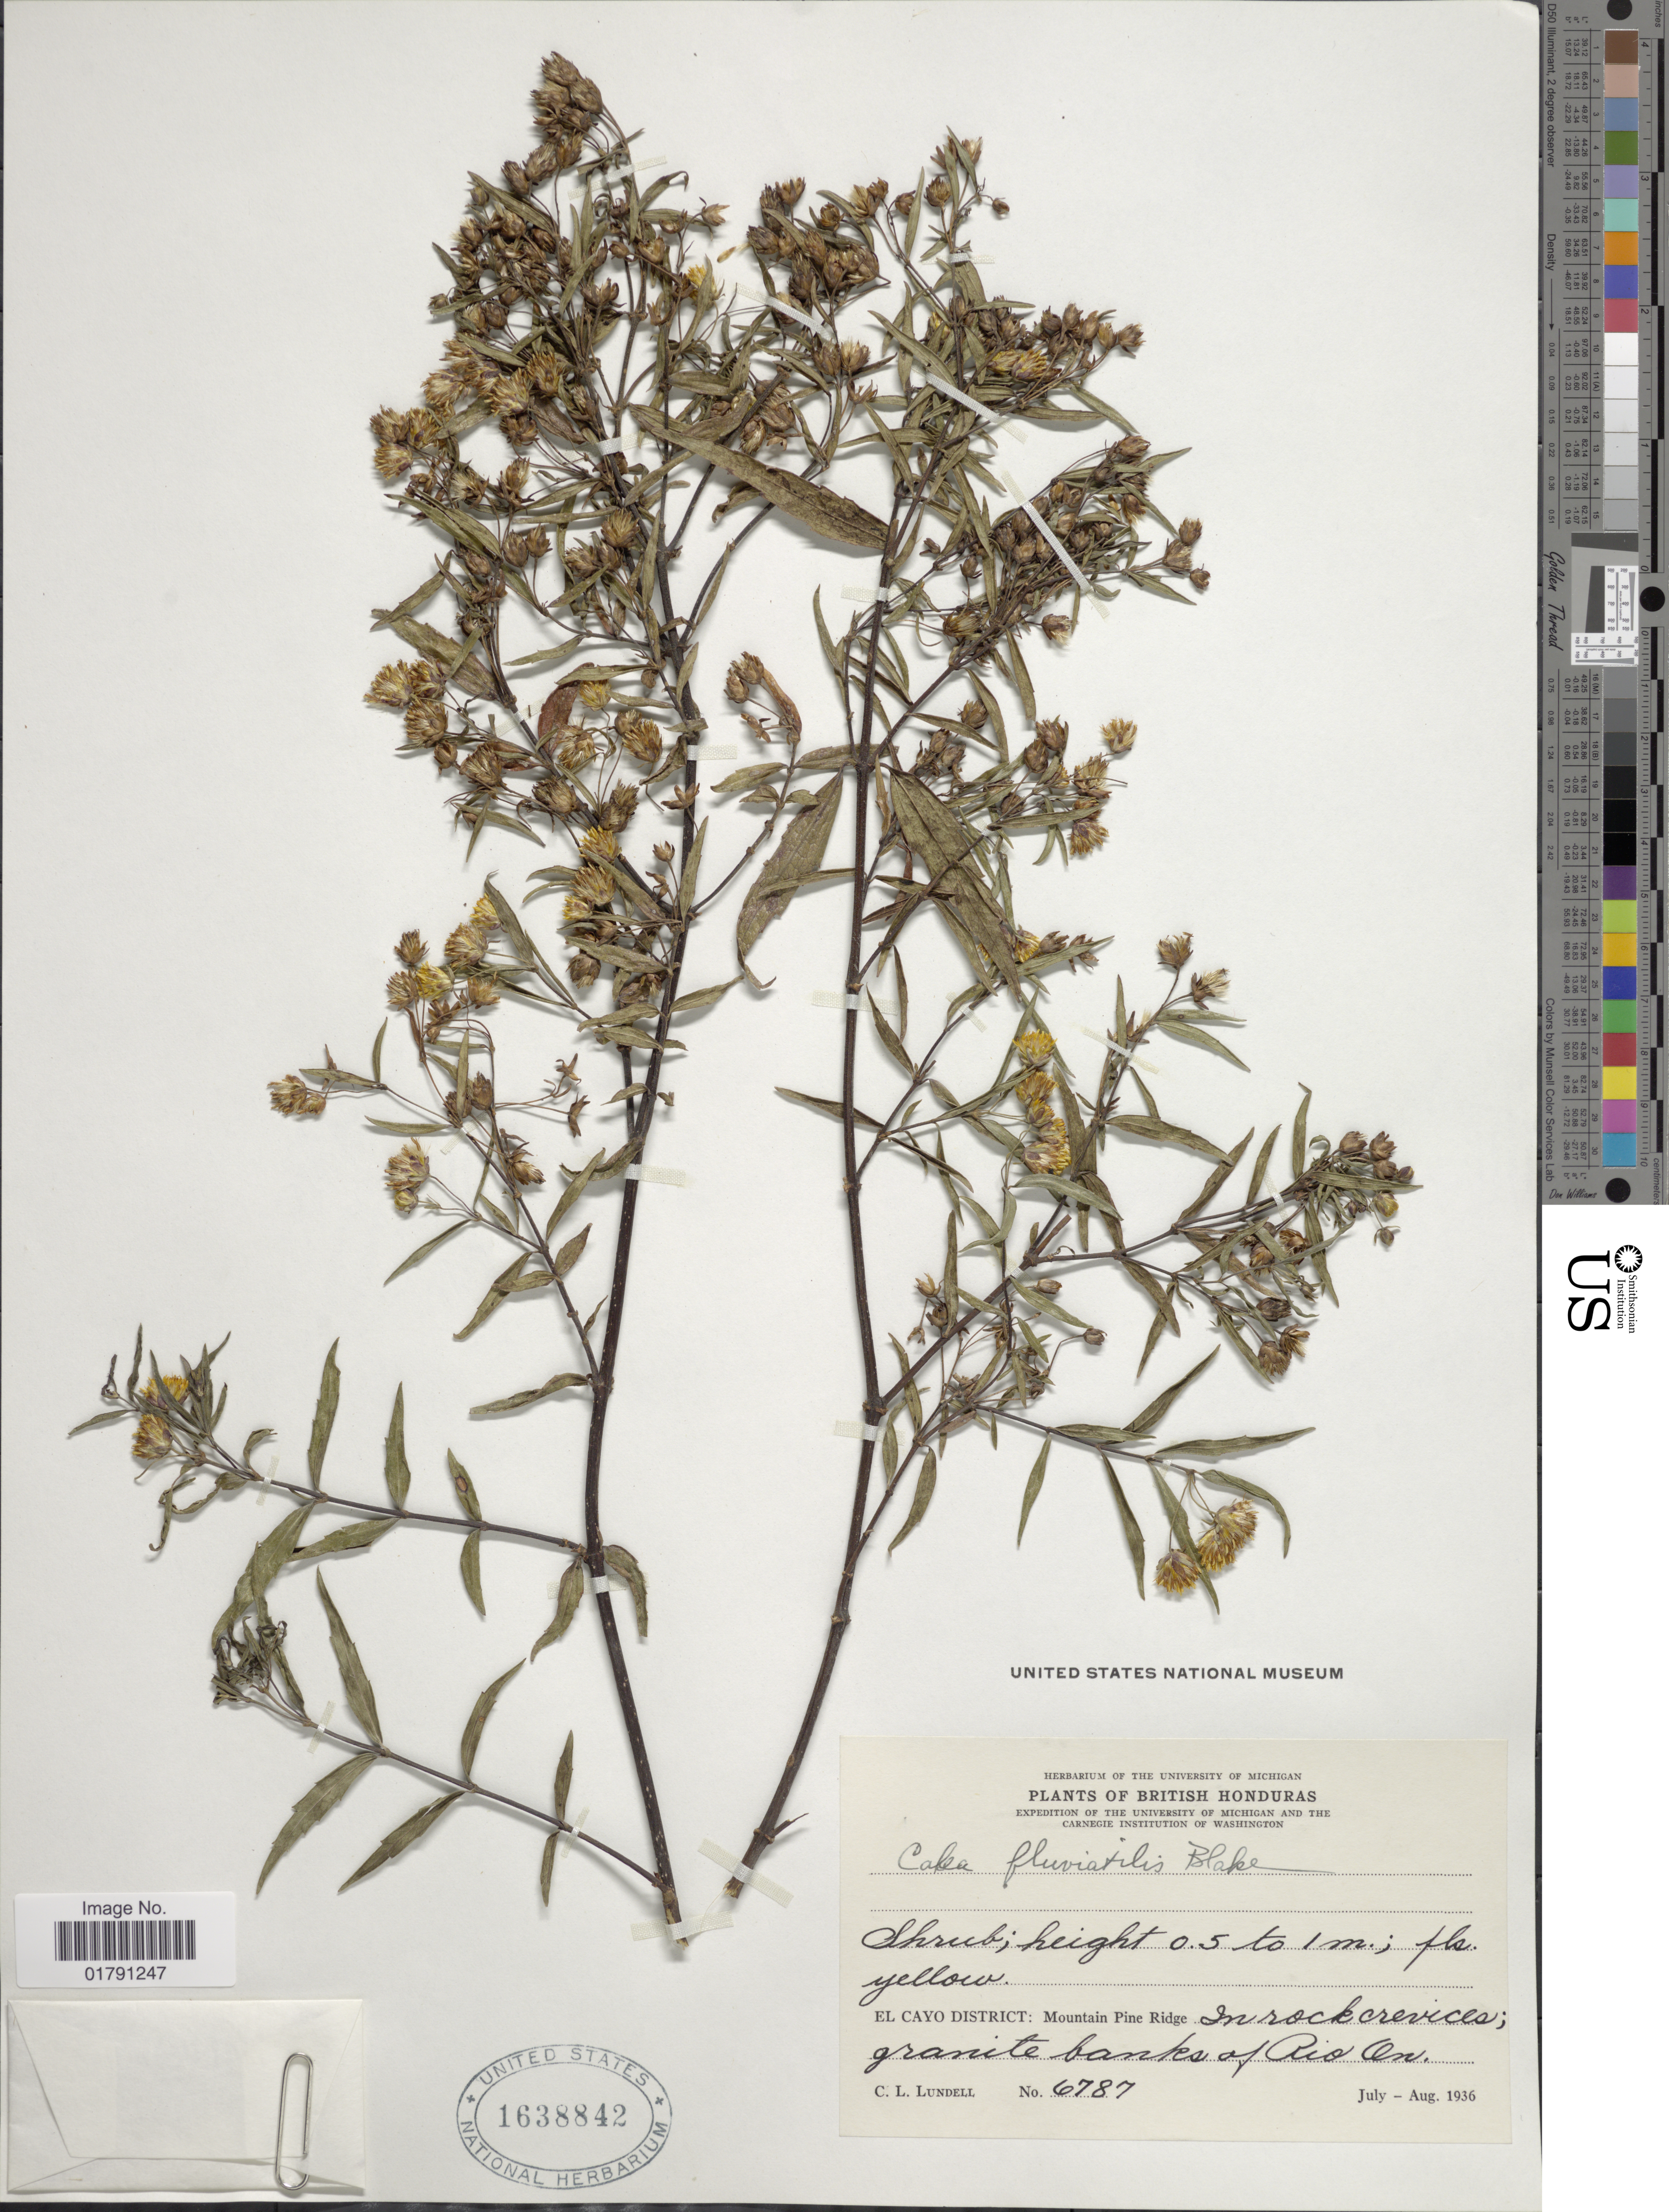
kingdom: Plantae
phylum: Tracheophyta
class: Magnoliopsida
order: Asterales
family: Asteraceae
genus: Calea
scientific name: Calea fluviatilis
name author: S.F. Blake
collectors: C. L. Lundell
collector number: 6787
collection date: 1936-07/1936-08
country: Belize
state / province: Cayo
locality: British Honduras, Mountain Pine Ridge, banks of Rio On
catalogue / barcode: US 1638842